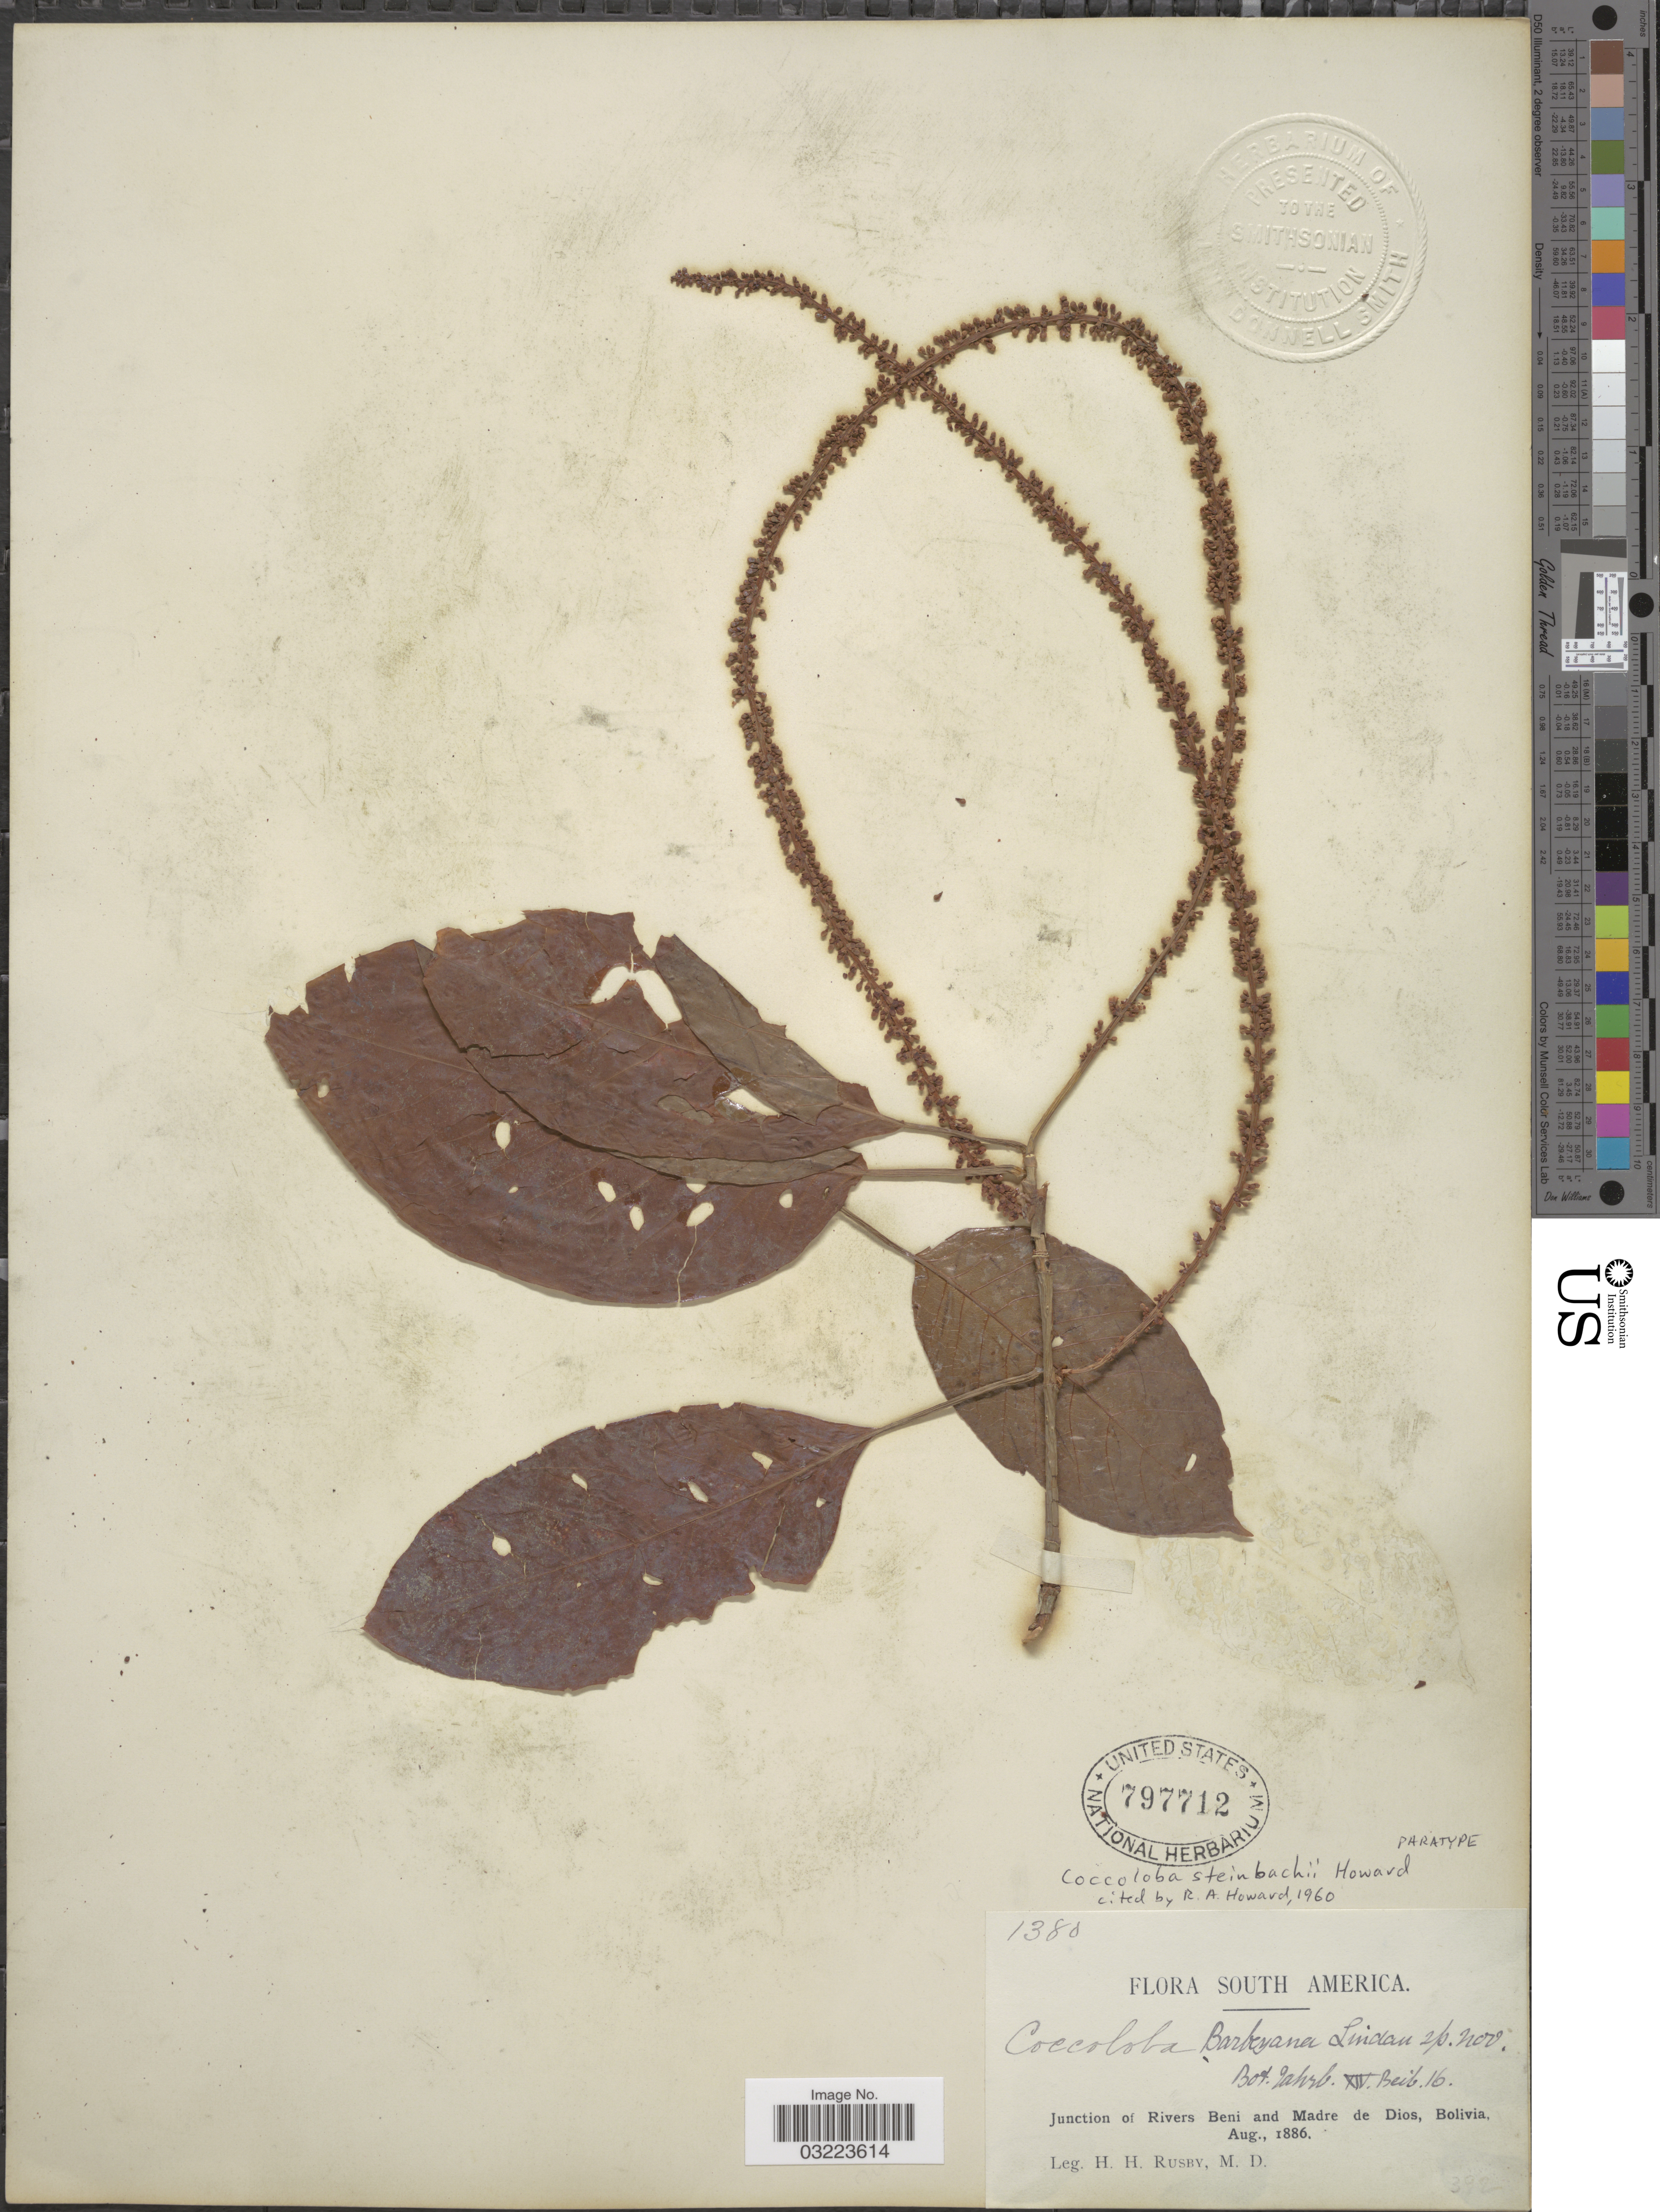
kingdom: Plantae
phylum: Tracheophyta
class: Magnoliopsida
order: Caryophyllales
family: Polygonaceae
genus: Coccoloba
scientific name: Coccoloba steinbachii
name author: R.A. Howard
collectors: H. H. Rusby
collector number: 1380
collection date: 1886-08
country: Bolivia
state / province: Beni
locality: Junction of Rivers Beni and Madre de Dios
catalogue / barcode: US 797712